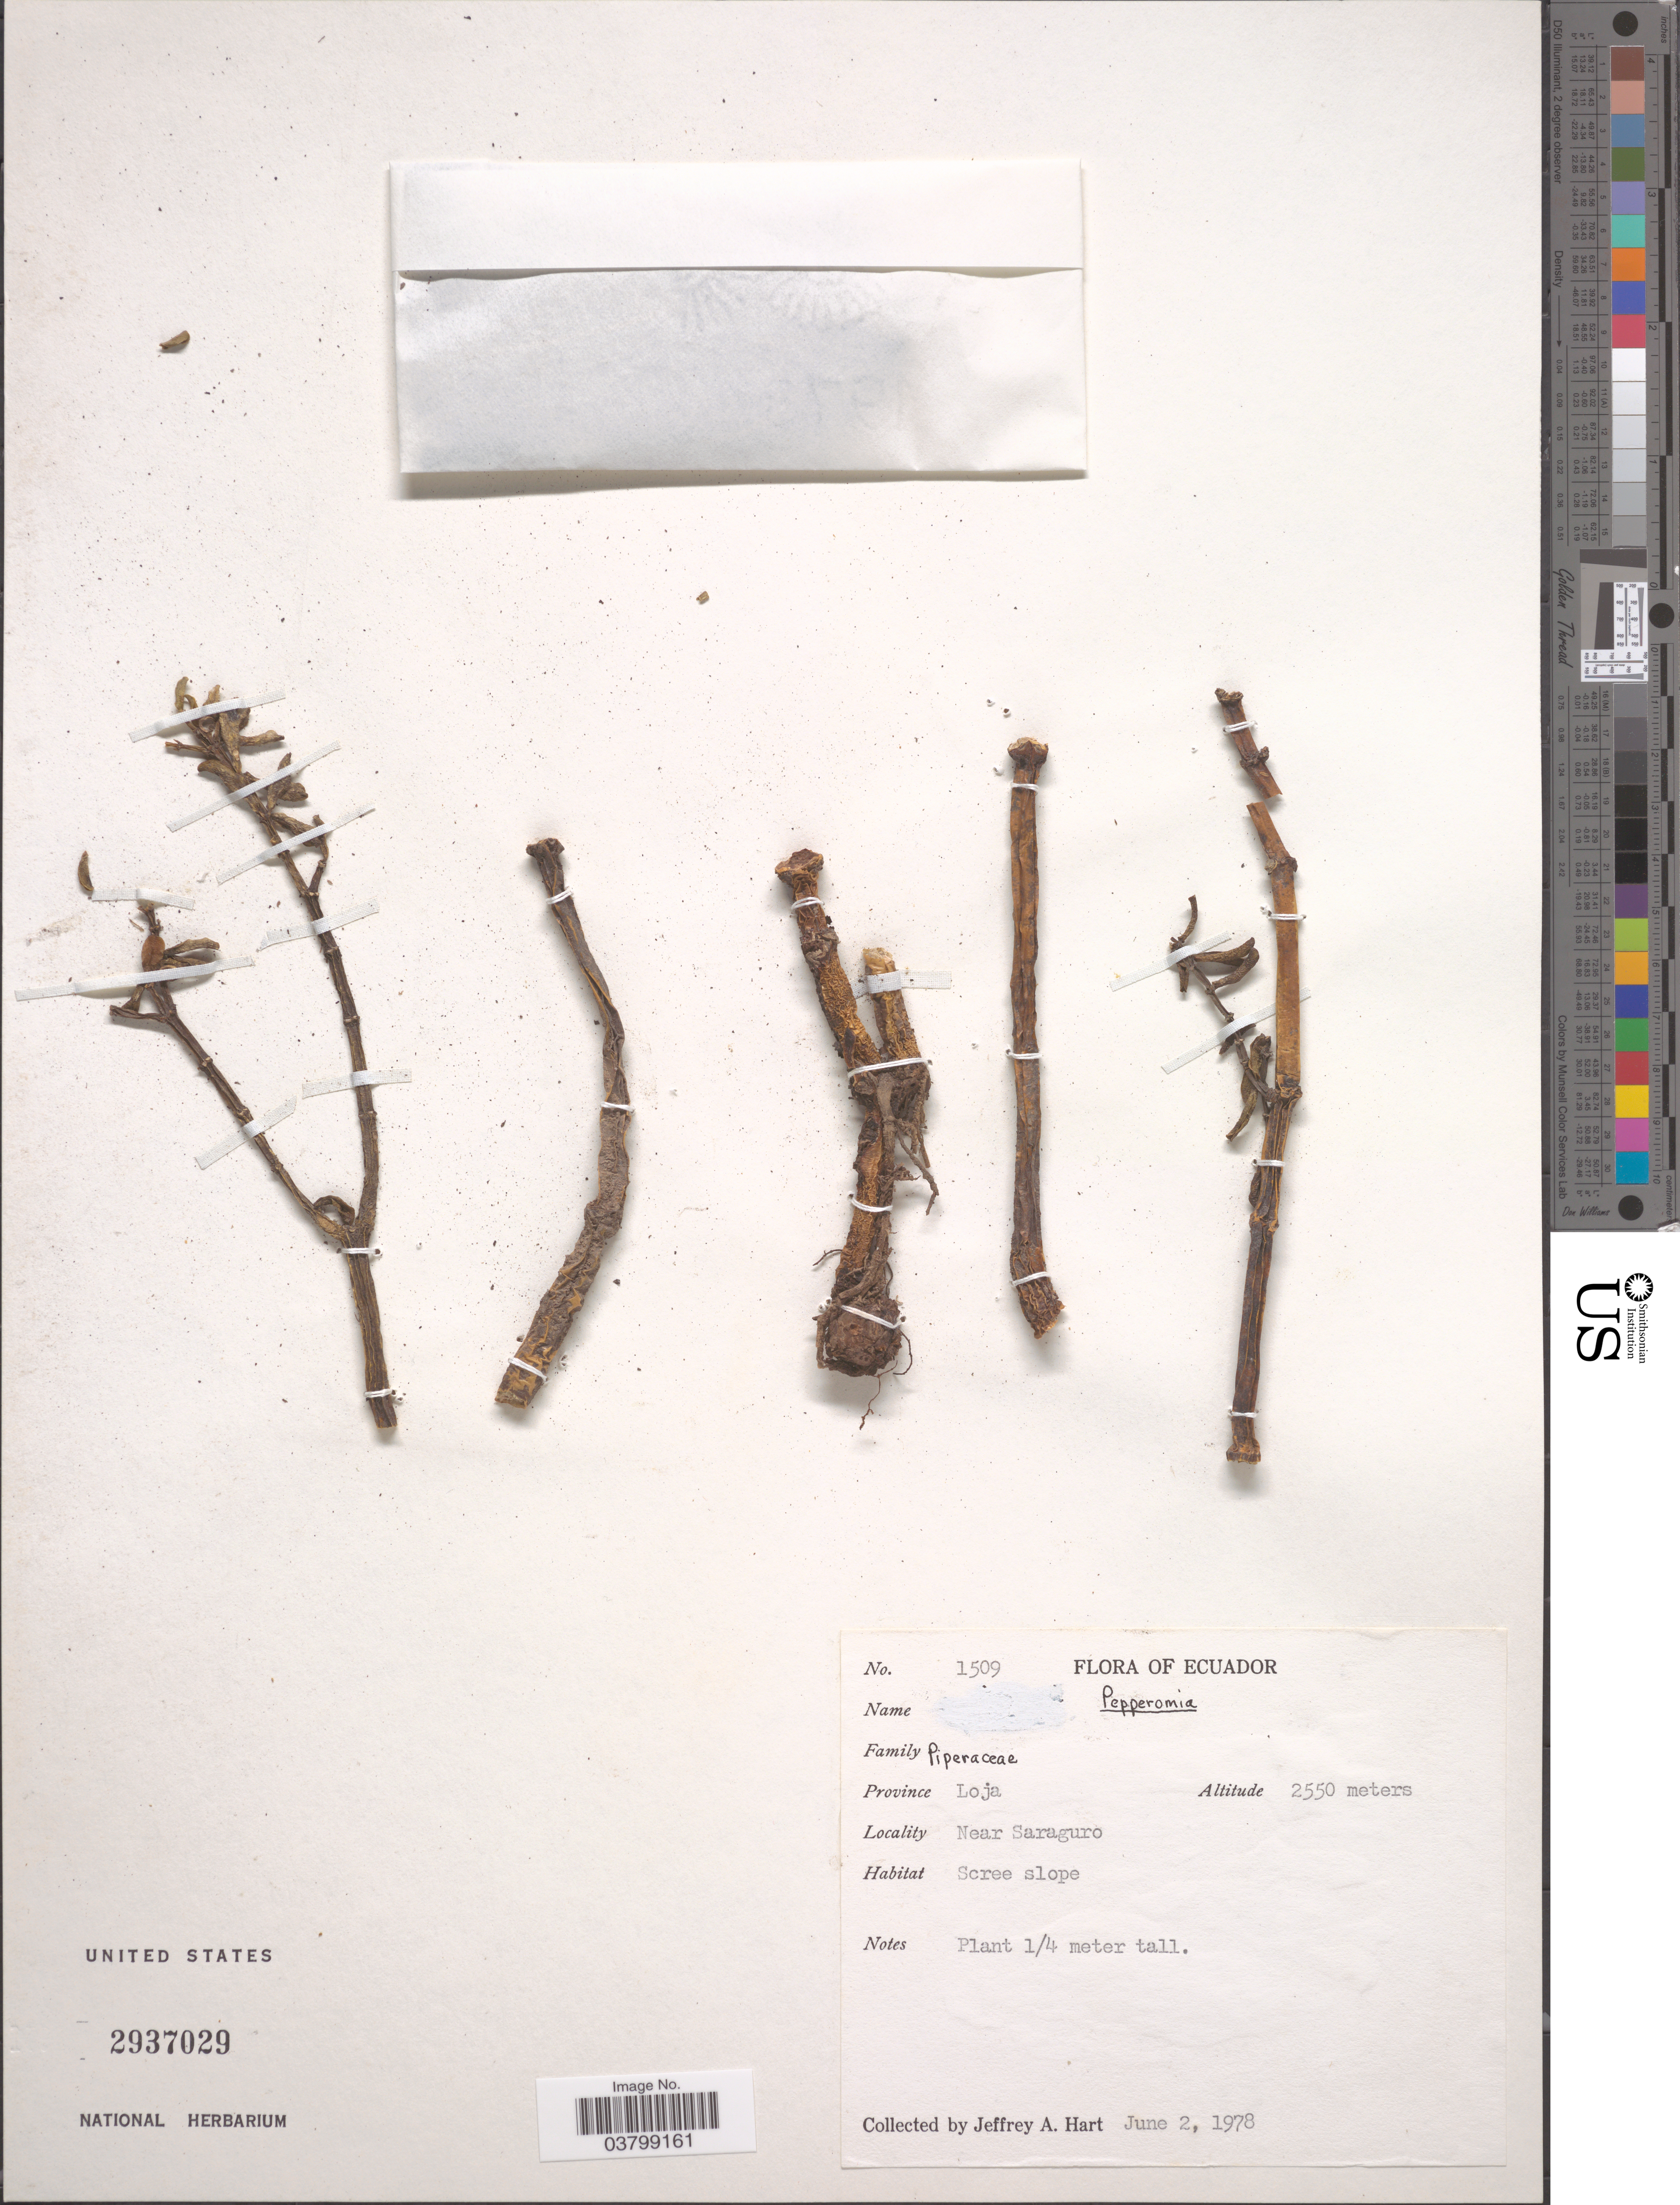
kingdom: Plantae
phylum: Tracheophyta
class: Magnoliopsida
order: Piperales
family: Piperaceae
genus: Peperomia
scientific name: Peperomia sp.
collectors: J. A. Hart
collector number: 1509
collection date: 1978-06-02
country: Ecuador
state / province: Loja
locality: Near Saraguro.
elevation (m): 2550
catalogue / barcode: US 2937029